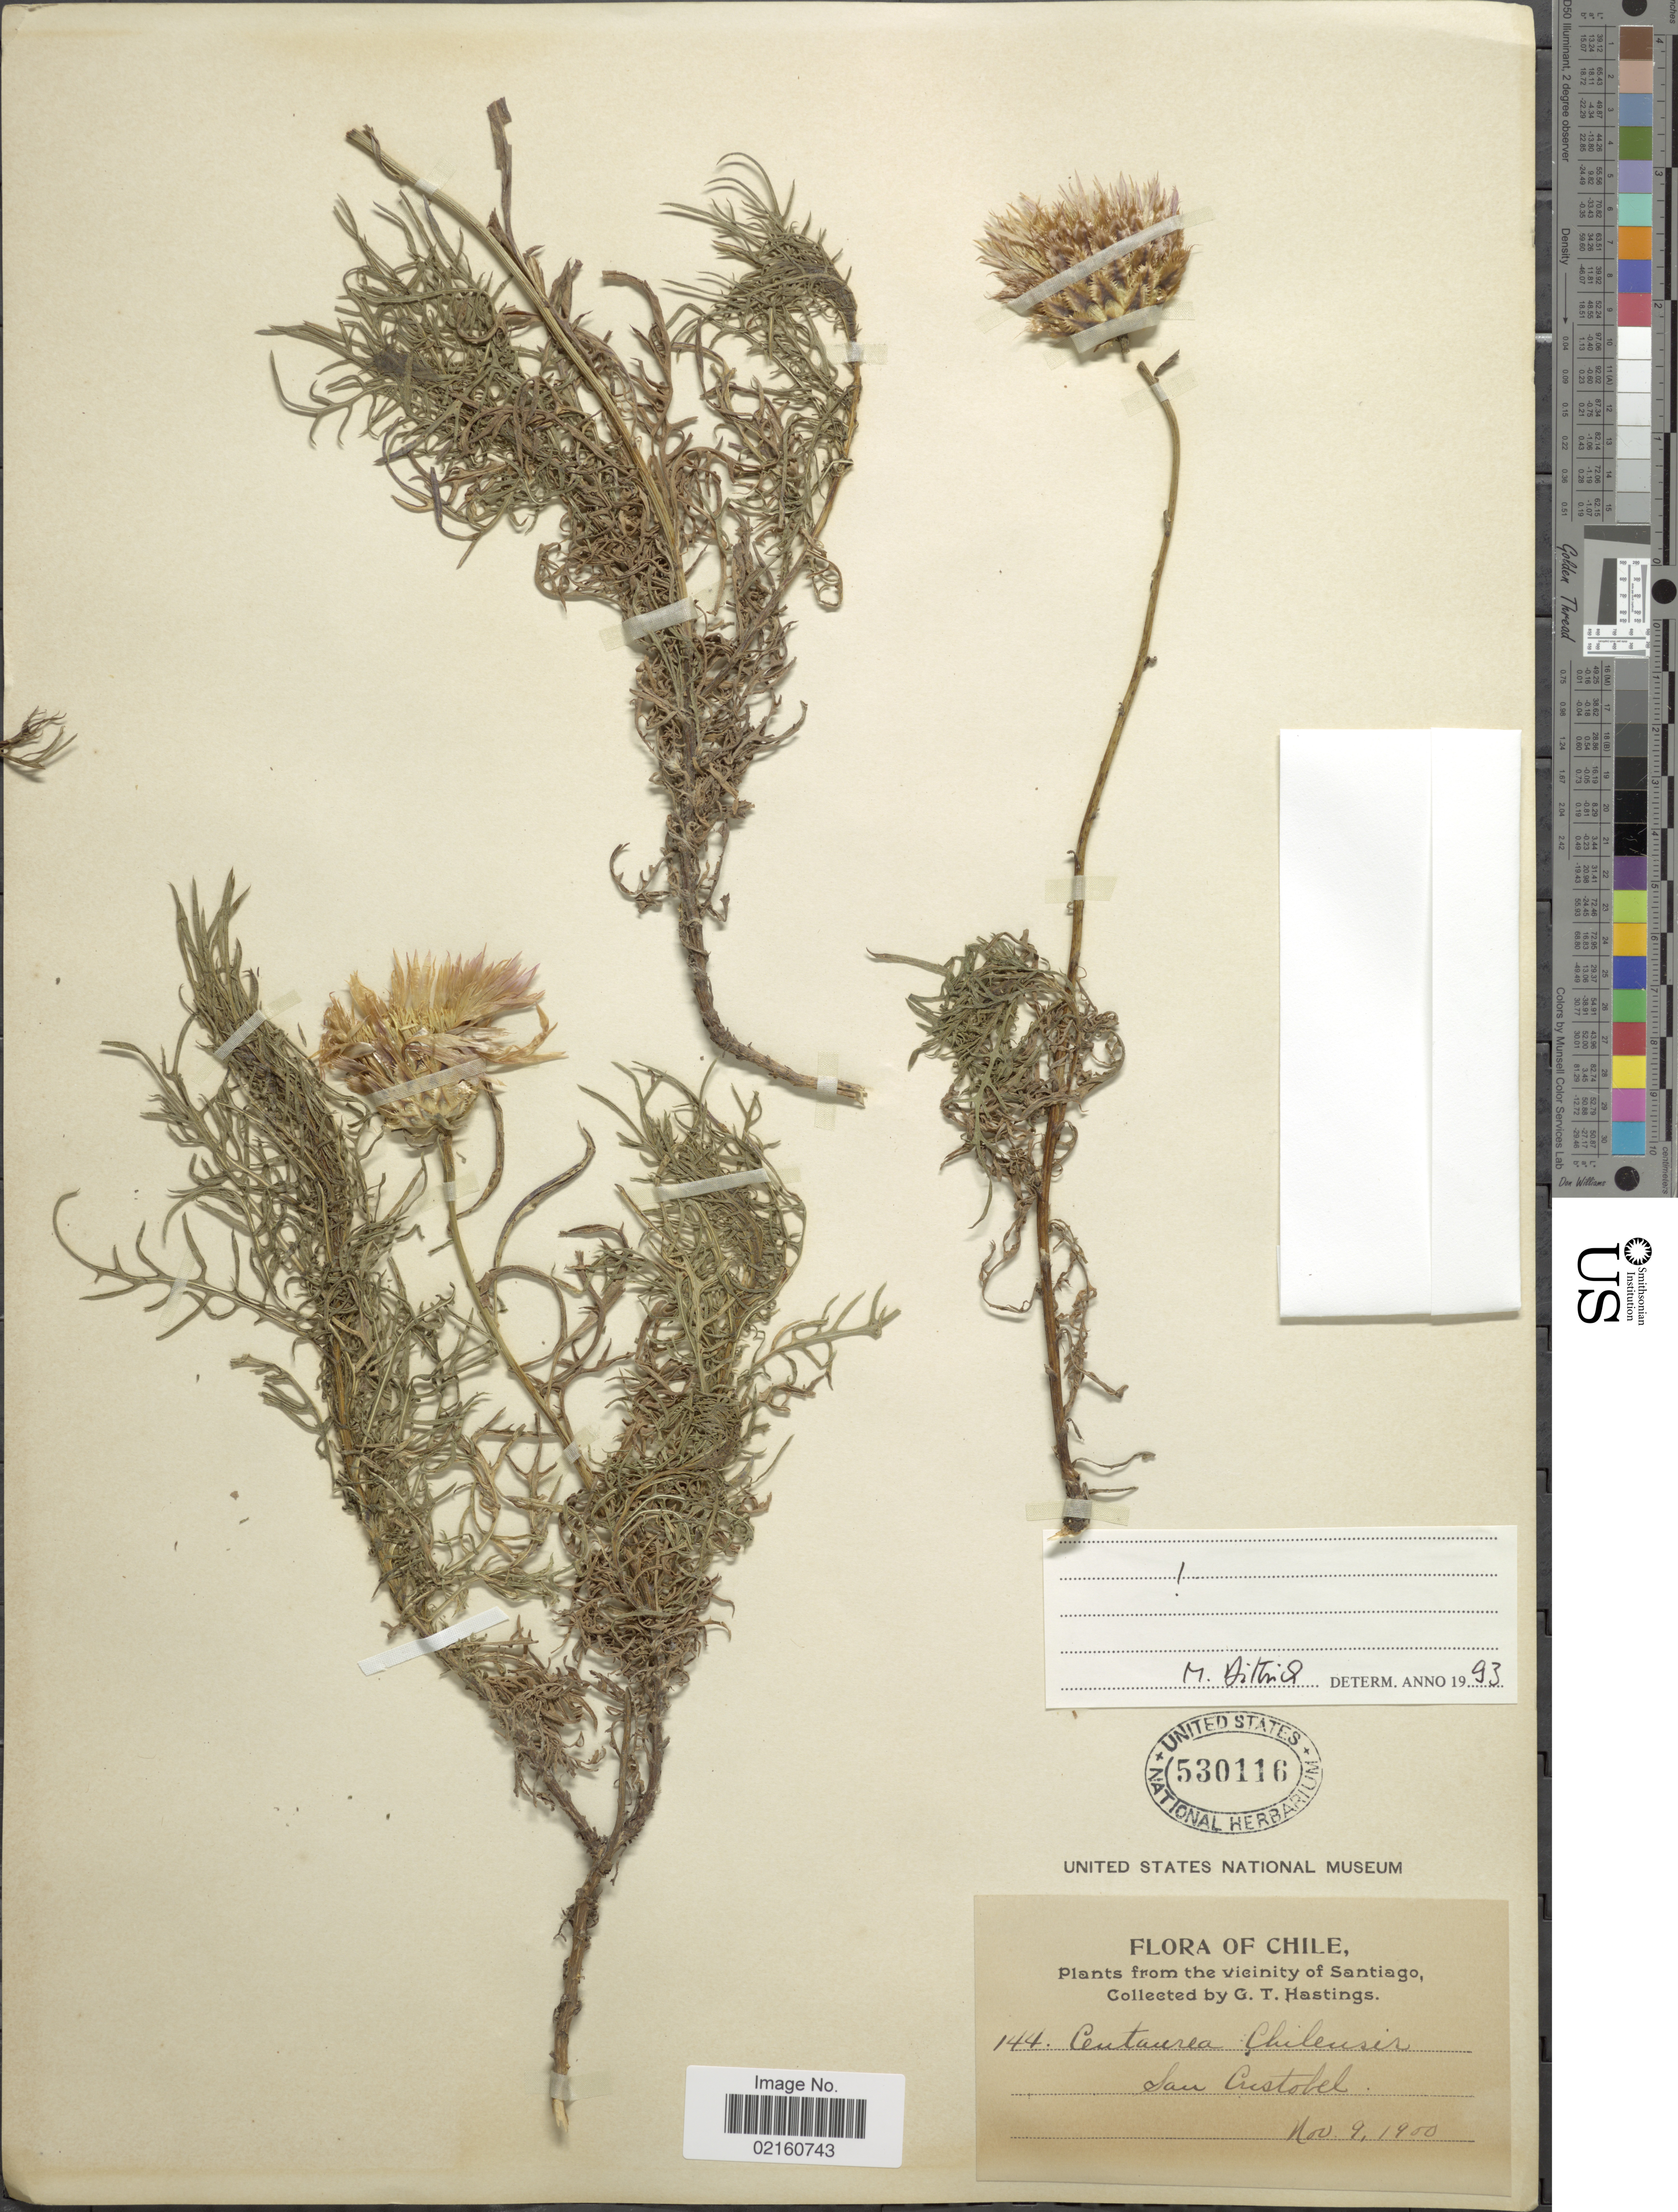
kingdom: Plantae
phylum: Tracheophyta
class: Magnoliopsida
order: Asterales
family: Asteraceae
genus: Centaurea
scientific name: Centaurea chilensis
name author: Bertero ex Hook. & Arn.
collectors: G. Hastings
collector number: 144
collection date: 1900-11-09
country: Chile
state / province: Región Metropolitana (RM)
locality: Vicinity of Santiago, San Cristobel.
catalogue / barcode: US 530116